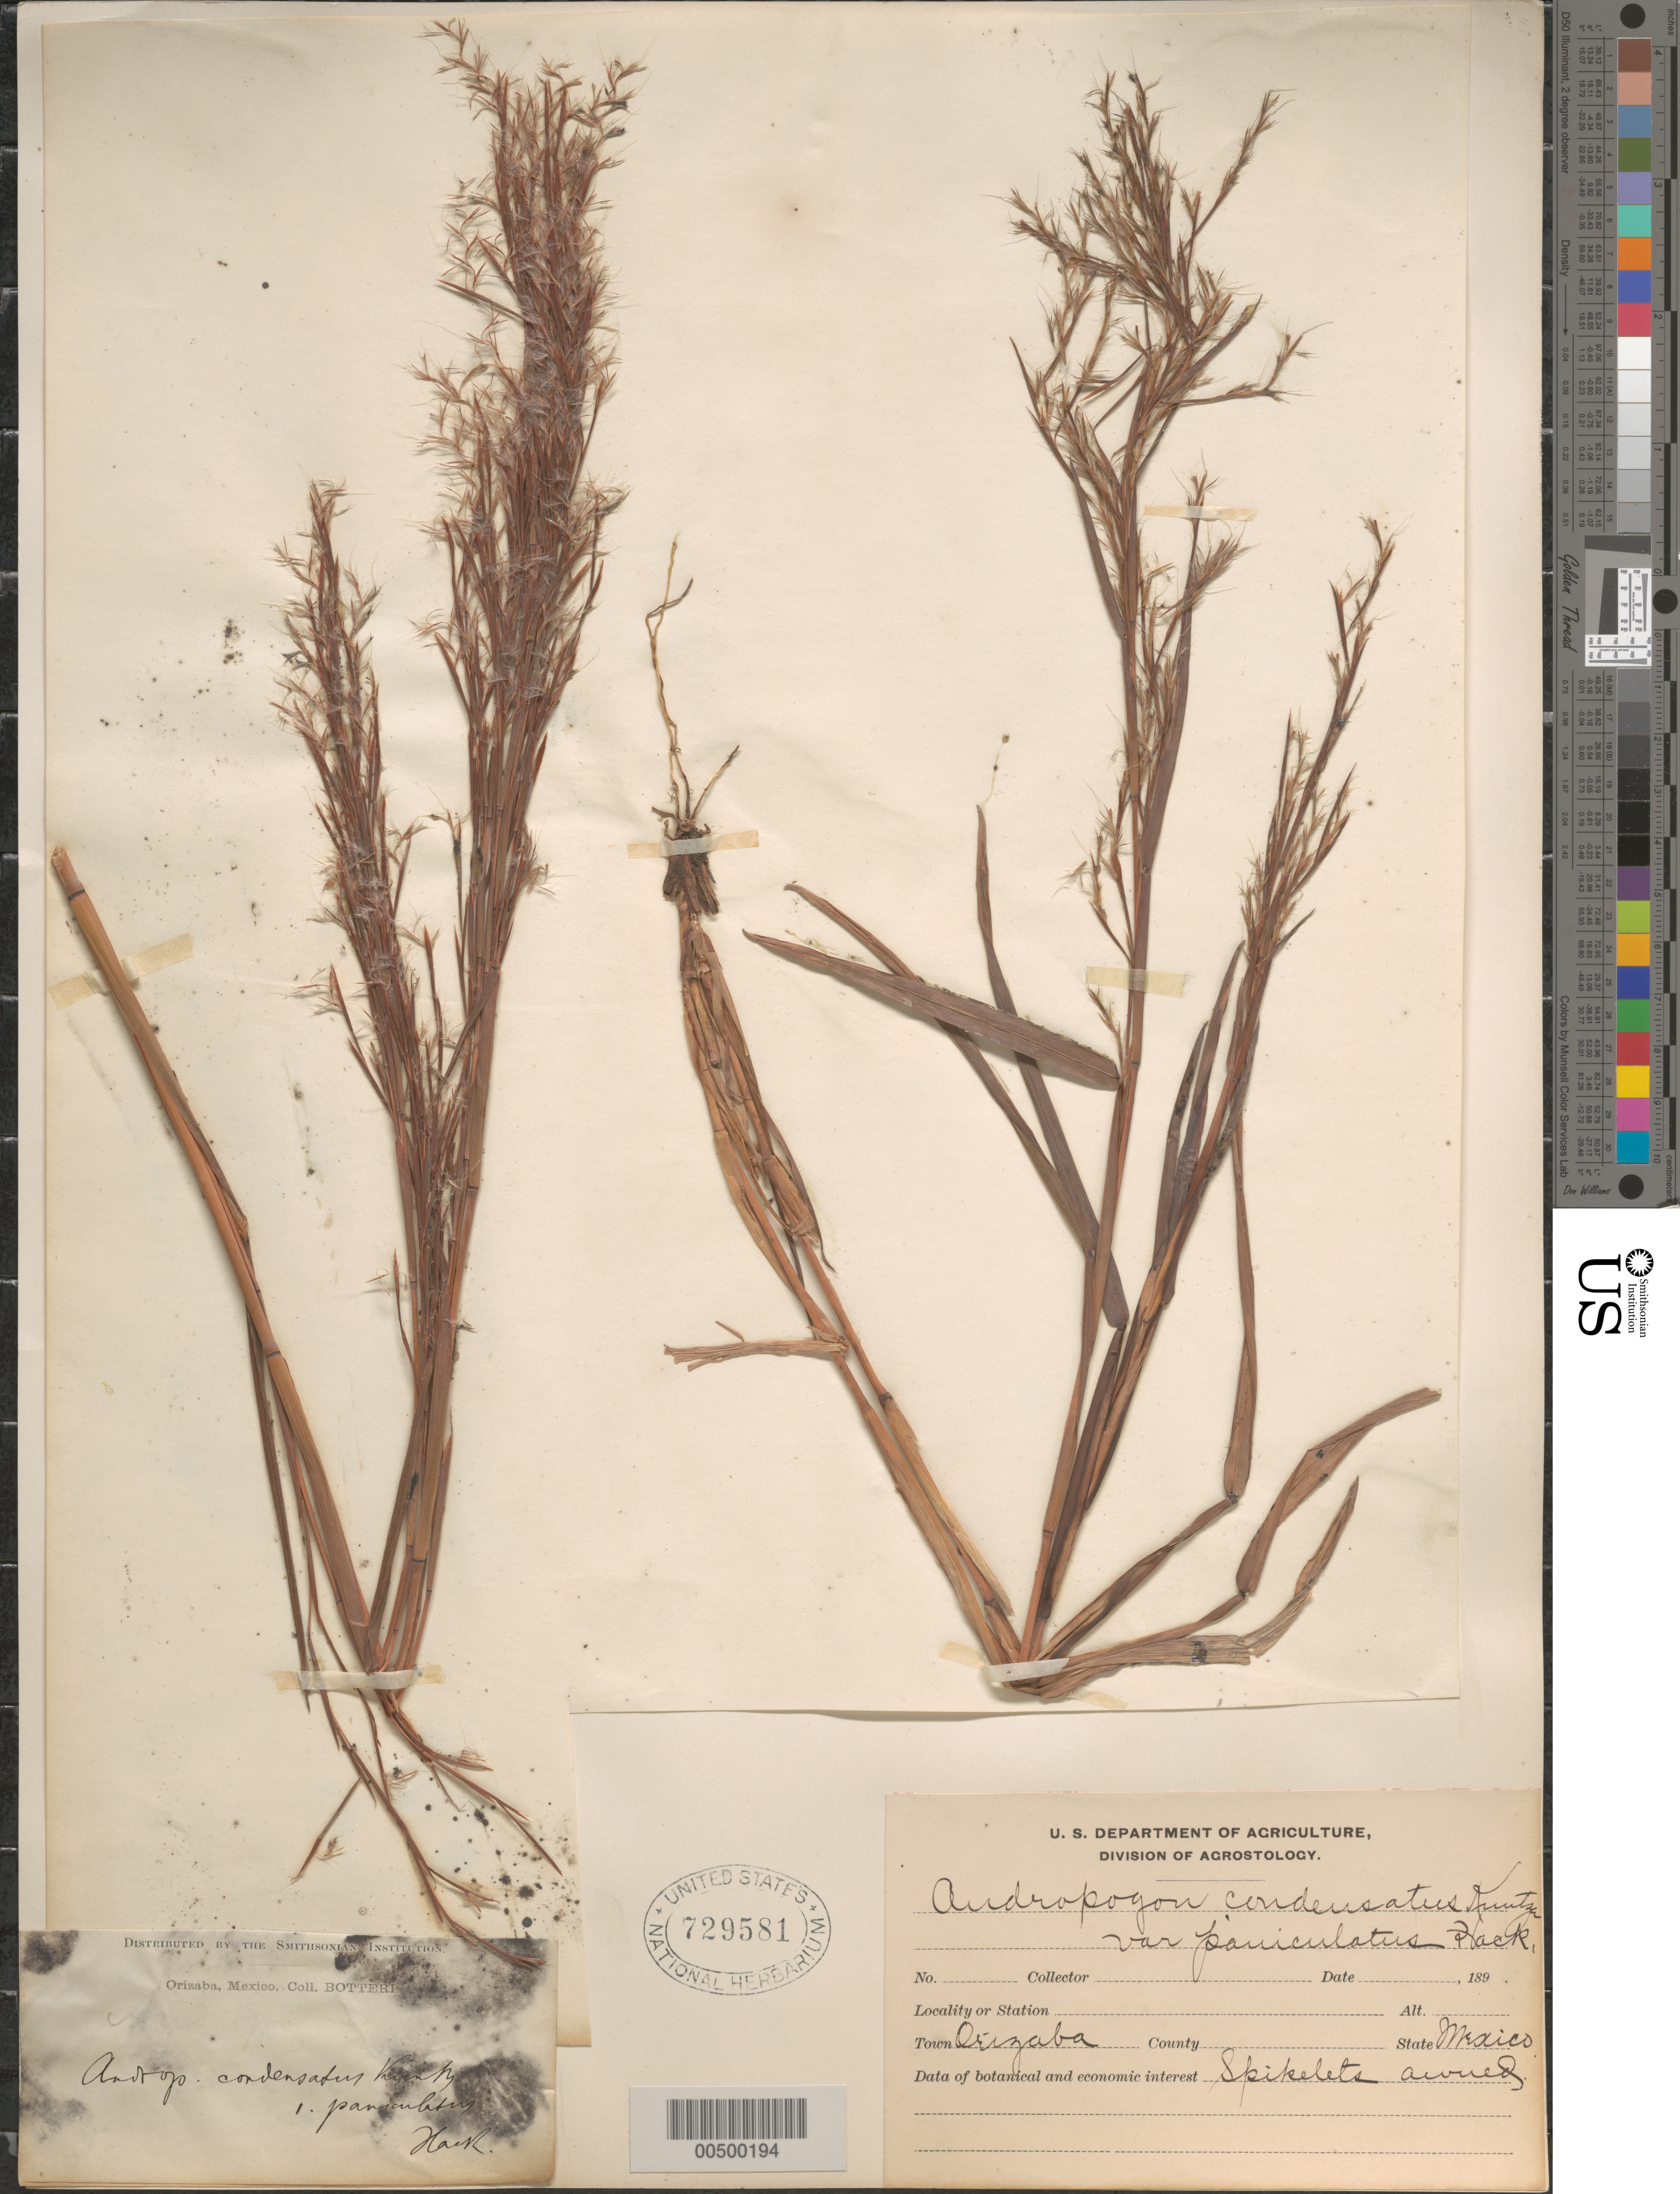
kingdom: Plantae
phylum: Tracheophyta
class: Liliopsida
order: Poales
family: Poaceae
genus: Schizachyrium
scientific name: Schizachyrium condensatum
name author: (Kunth) Nees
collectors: -. Botteri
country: Mexico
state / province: Veracruz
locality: Orizaba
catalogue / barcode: US 729581